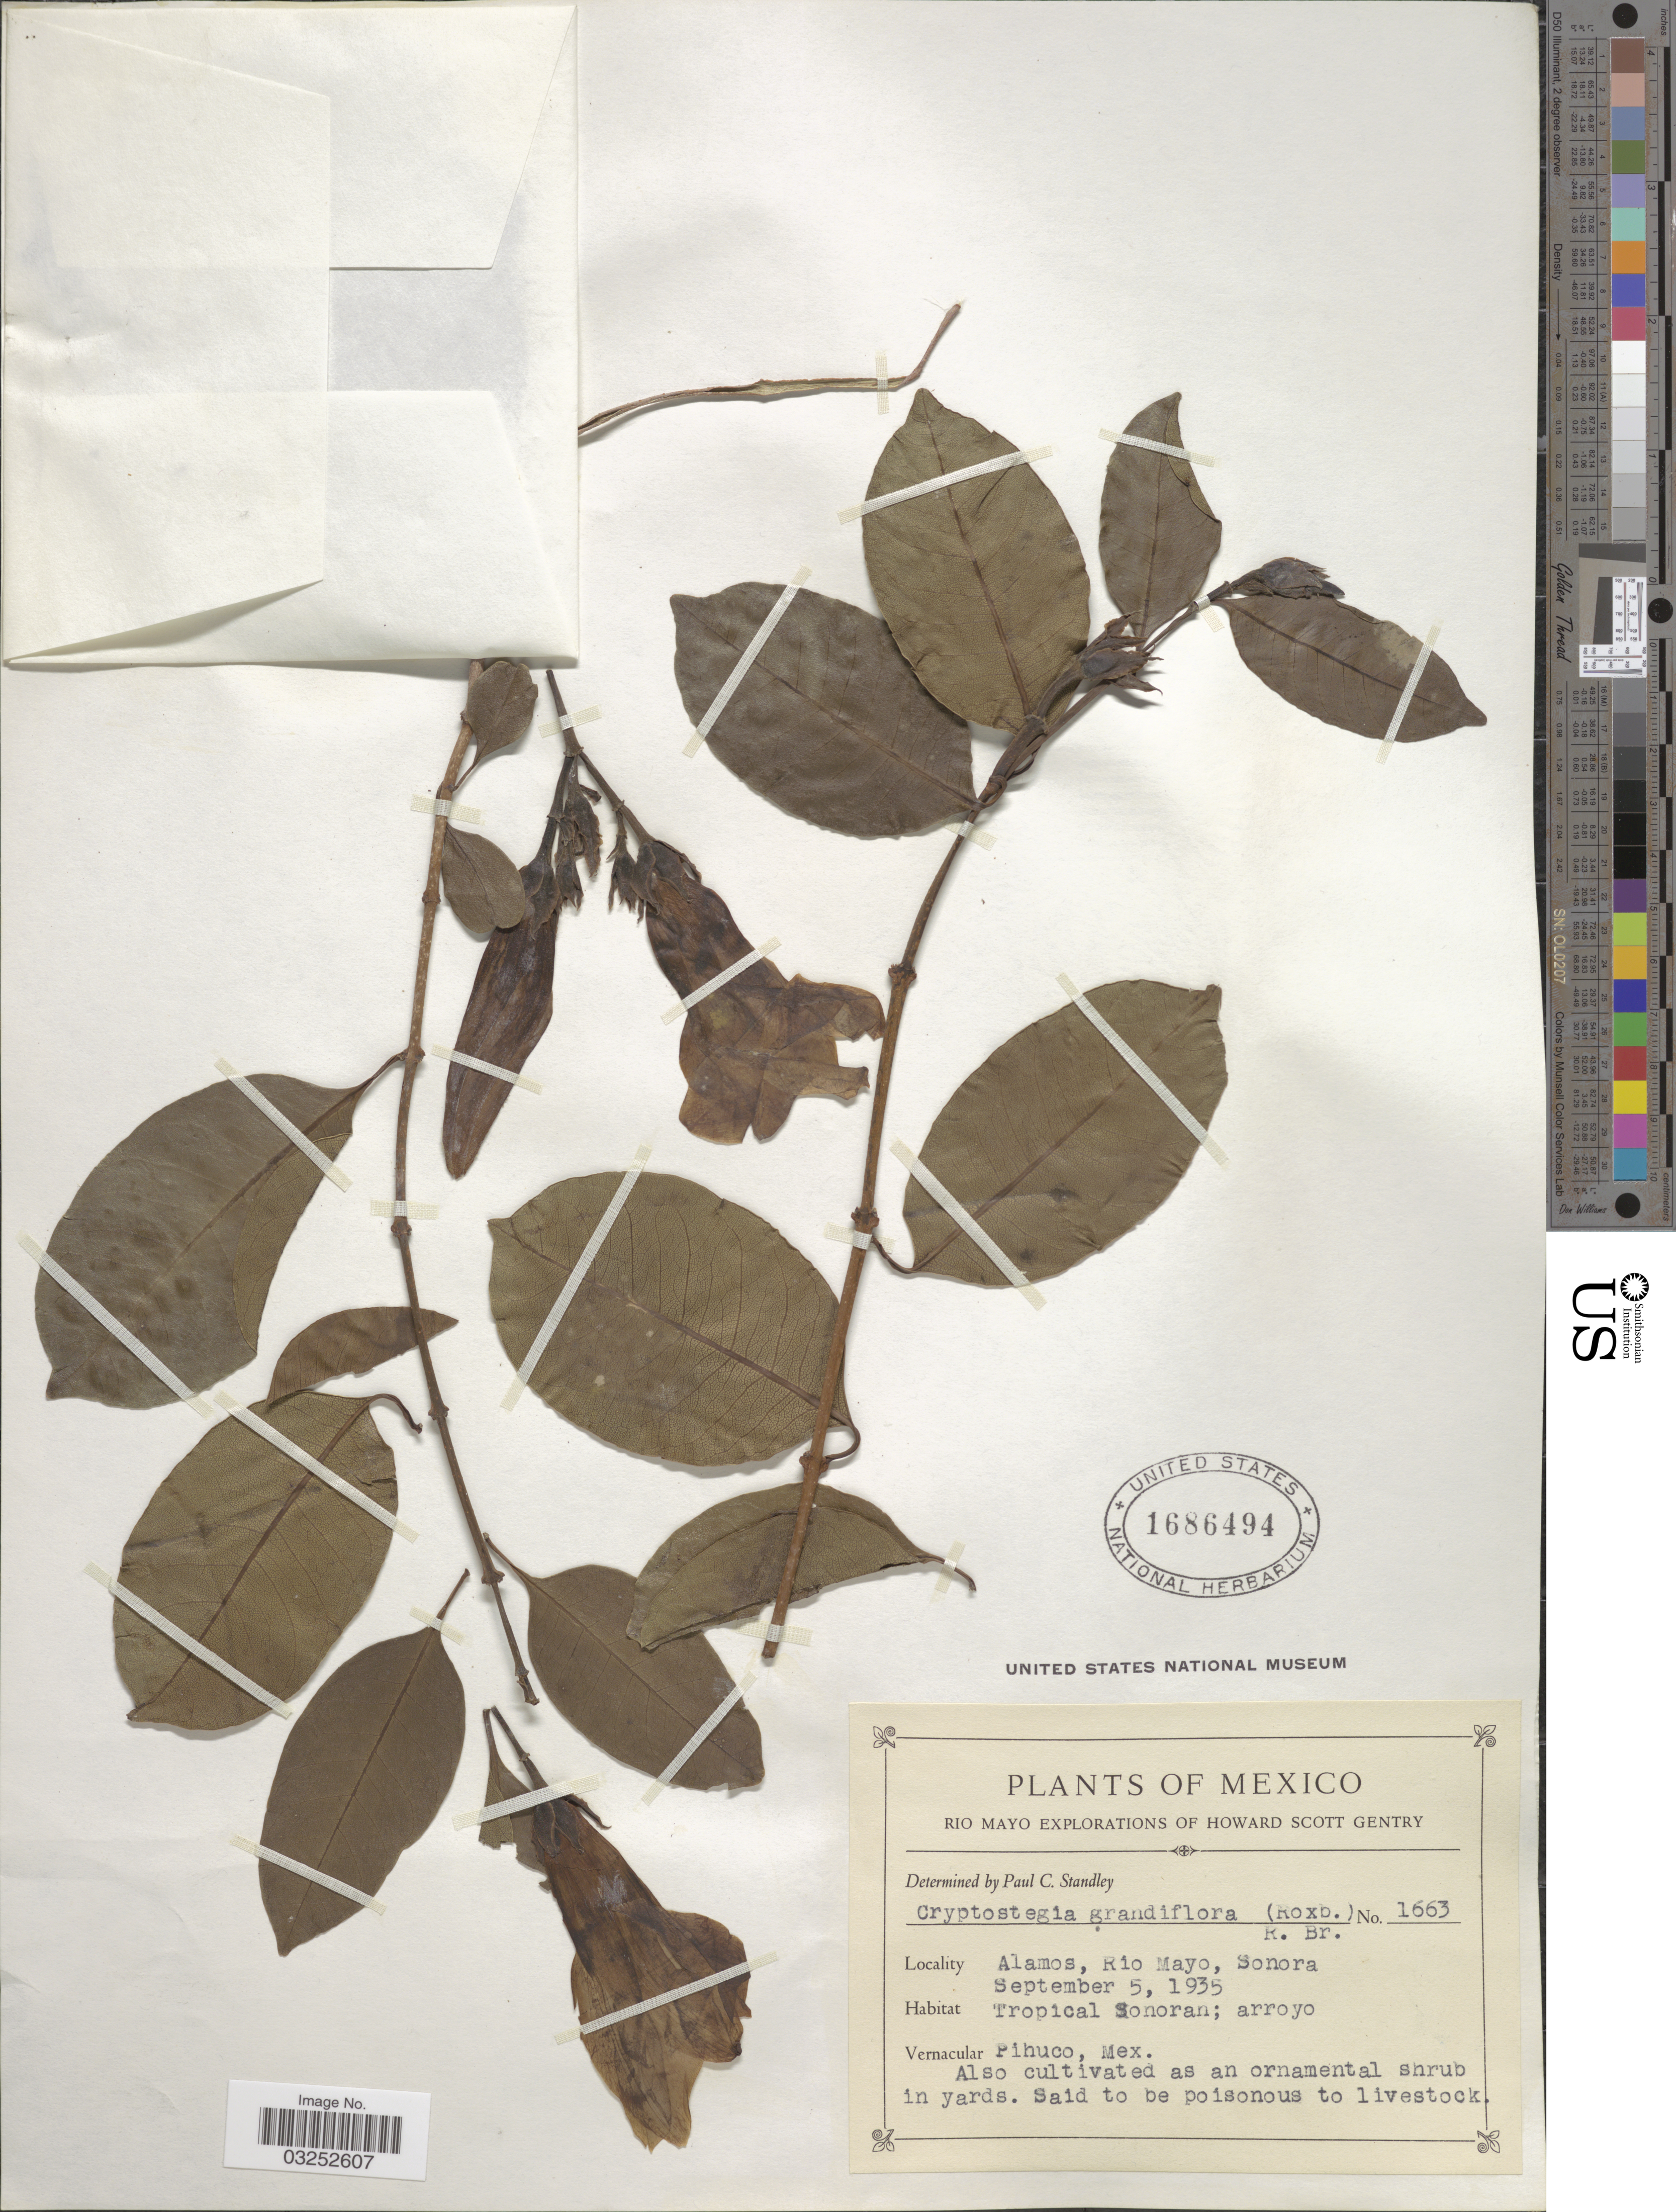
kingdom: Plantae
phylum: Tracheophyta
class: Magnoliopsida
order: Gentianales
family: Apocynaceae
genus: Cryptostegia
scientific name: Cryptostegia grandiflora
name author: Roxb. ex R. Br.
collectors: H. S. Gentry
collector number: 1663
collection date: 1935-09-05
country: Mexico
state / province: Sonora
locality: Alamos, Rio Mayo, Sonora, Tropical Sonoran; arroyo.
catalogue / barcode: US 1686494